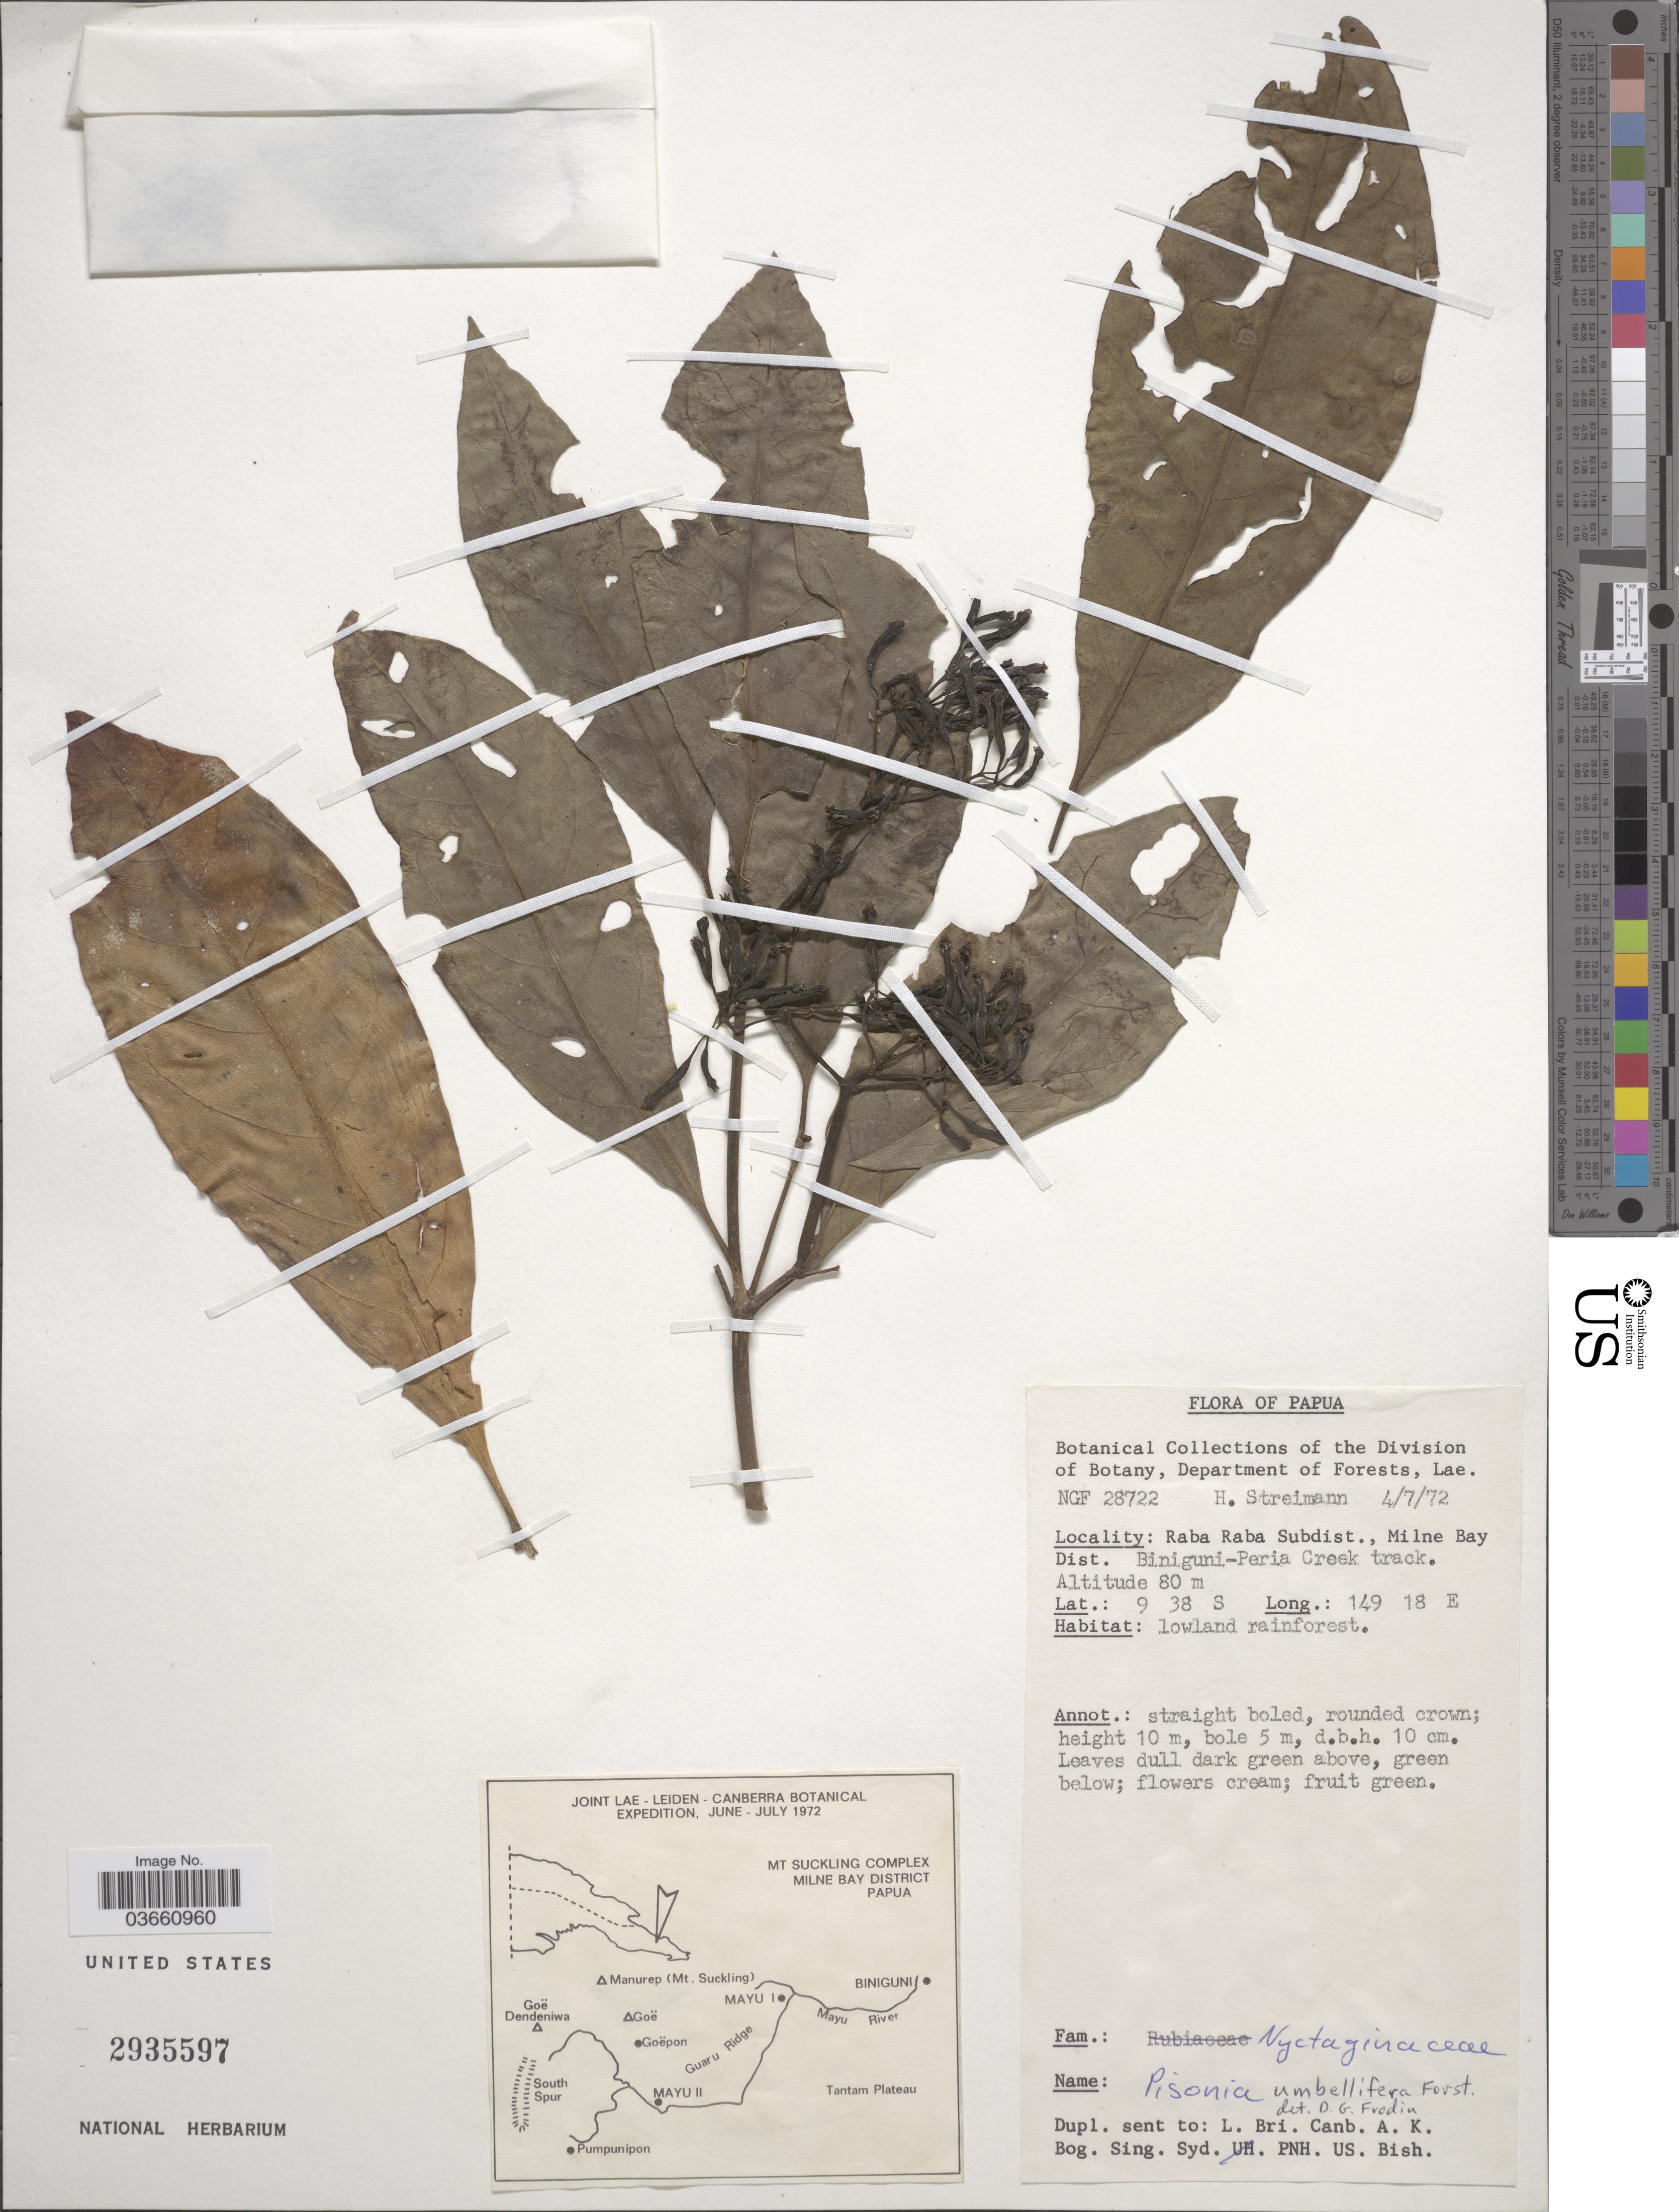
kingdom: Plantae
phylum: Tracheophyta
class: Magnoliopsida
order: Caryophyllales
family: Nyctaginaceae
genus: Ceodes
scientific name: Ceodes umbellifera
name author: J.R. Forst. & G. Forst.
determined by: Wagner, W. L., (BOT), Smithsonian Institution - National Museum of Natural History (UNITED STATES)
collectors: H. Streimann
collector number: NGF 28722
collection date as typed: Transcribed d/m/y: 4/7/72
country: Papua New Guinea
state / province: Milne Bay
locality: Papua. Raba Raba Subdist., Milne Bay Dist. Biniguni-Peria Creek track.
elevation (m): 80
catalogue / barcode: US 2935597